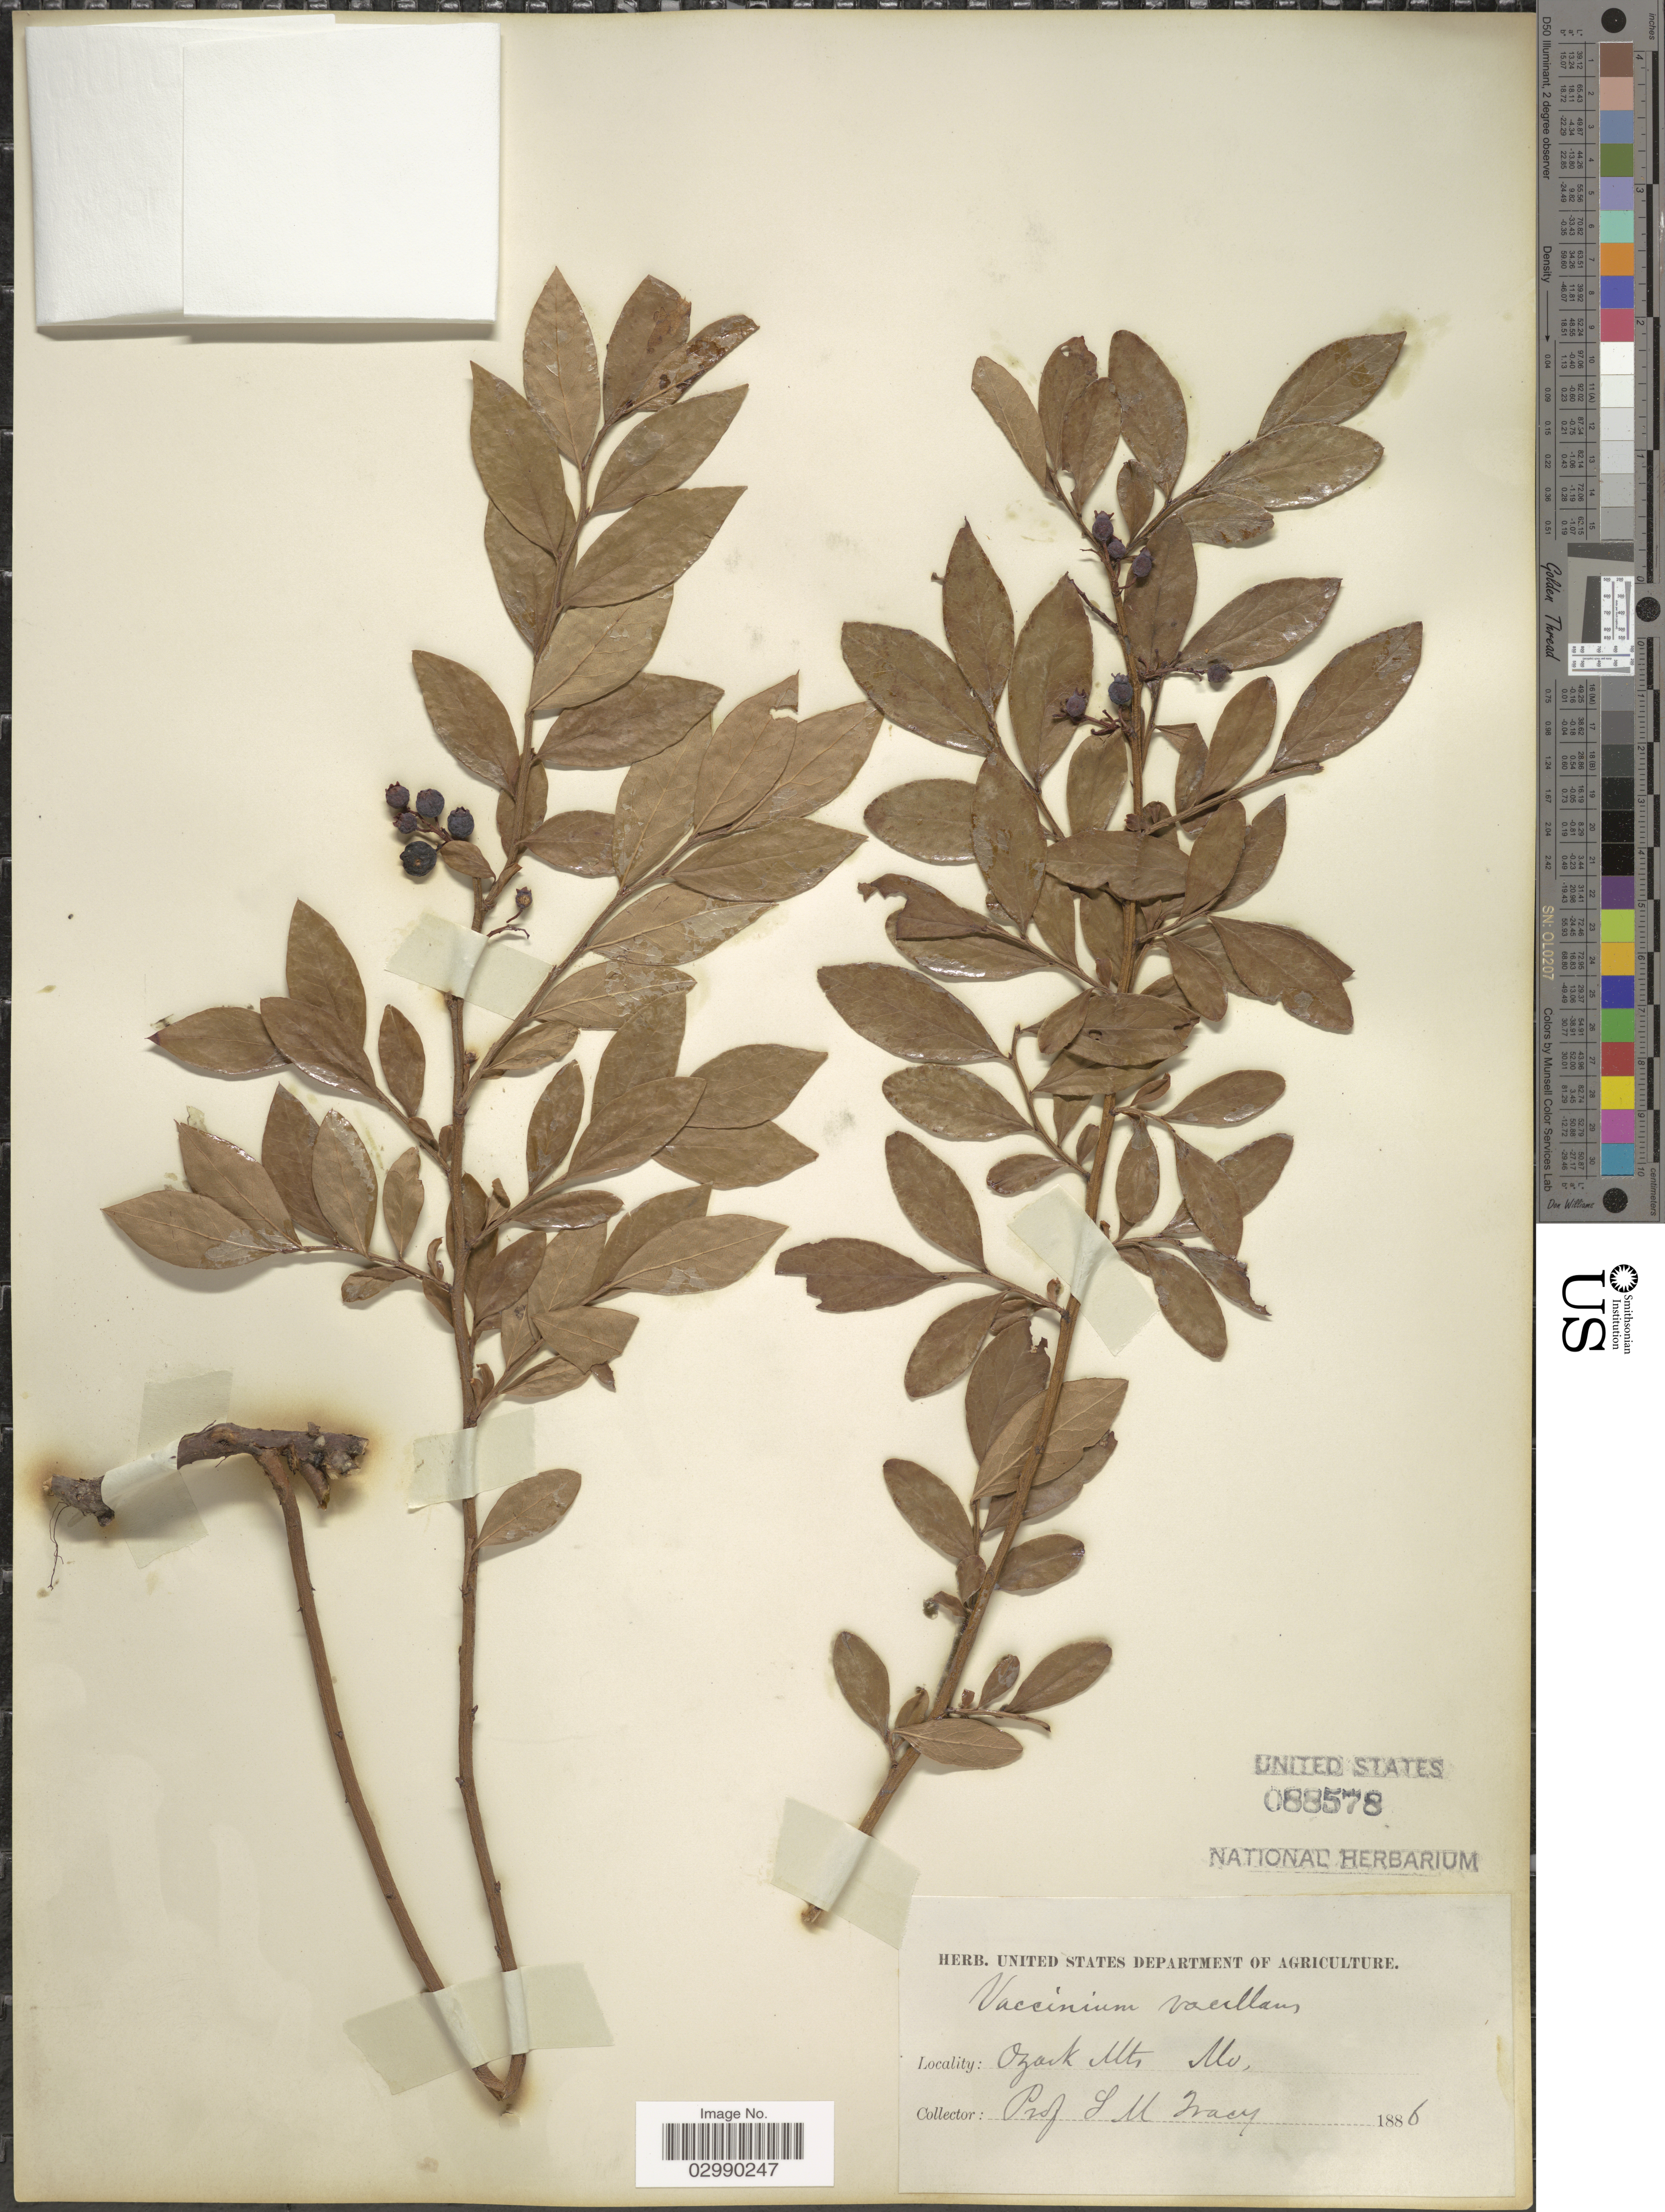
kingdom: Plantae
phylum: Tracheophyta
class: Magnoliopsida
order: Ericales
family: Ericaceae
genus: Vaccinium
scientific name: Vaccinium vacillans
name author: Kalm ex Torr.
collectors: S. M. Tracy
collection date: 1886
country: United States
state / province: Missouri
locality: Ozack Mts.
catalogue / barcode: US 88578